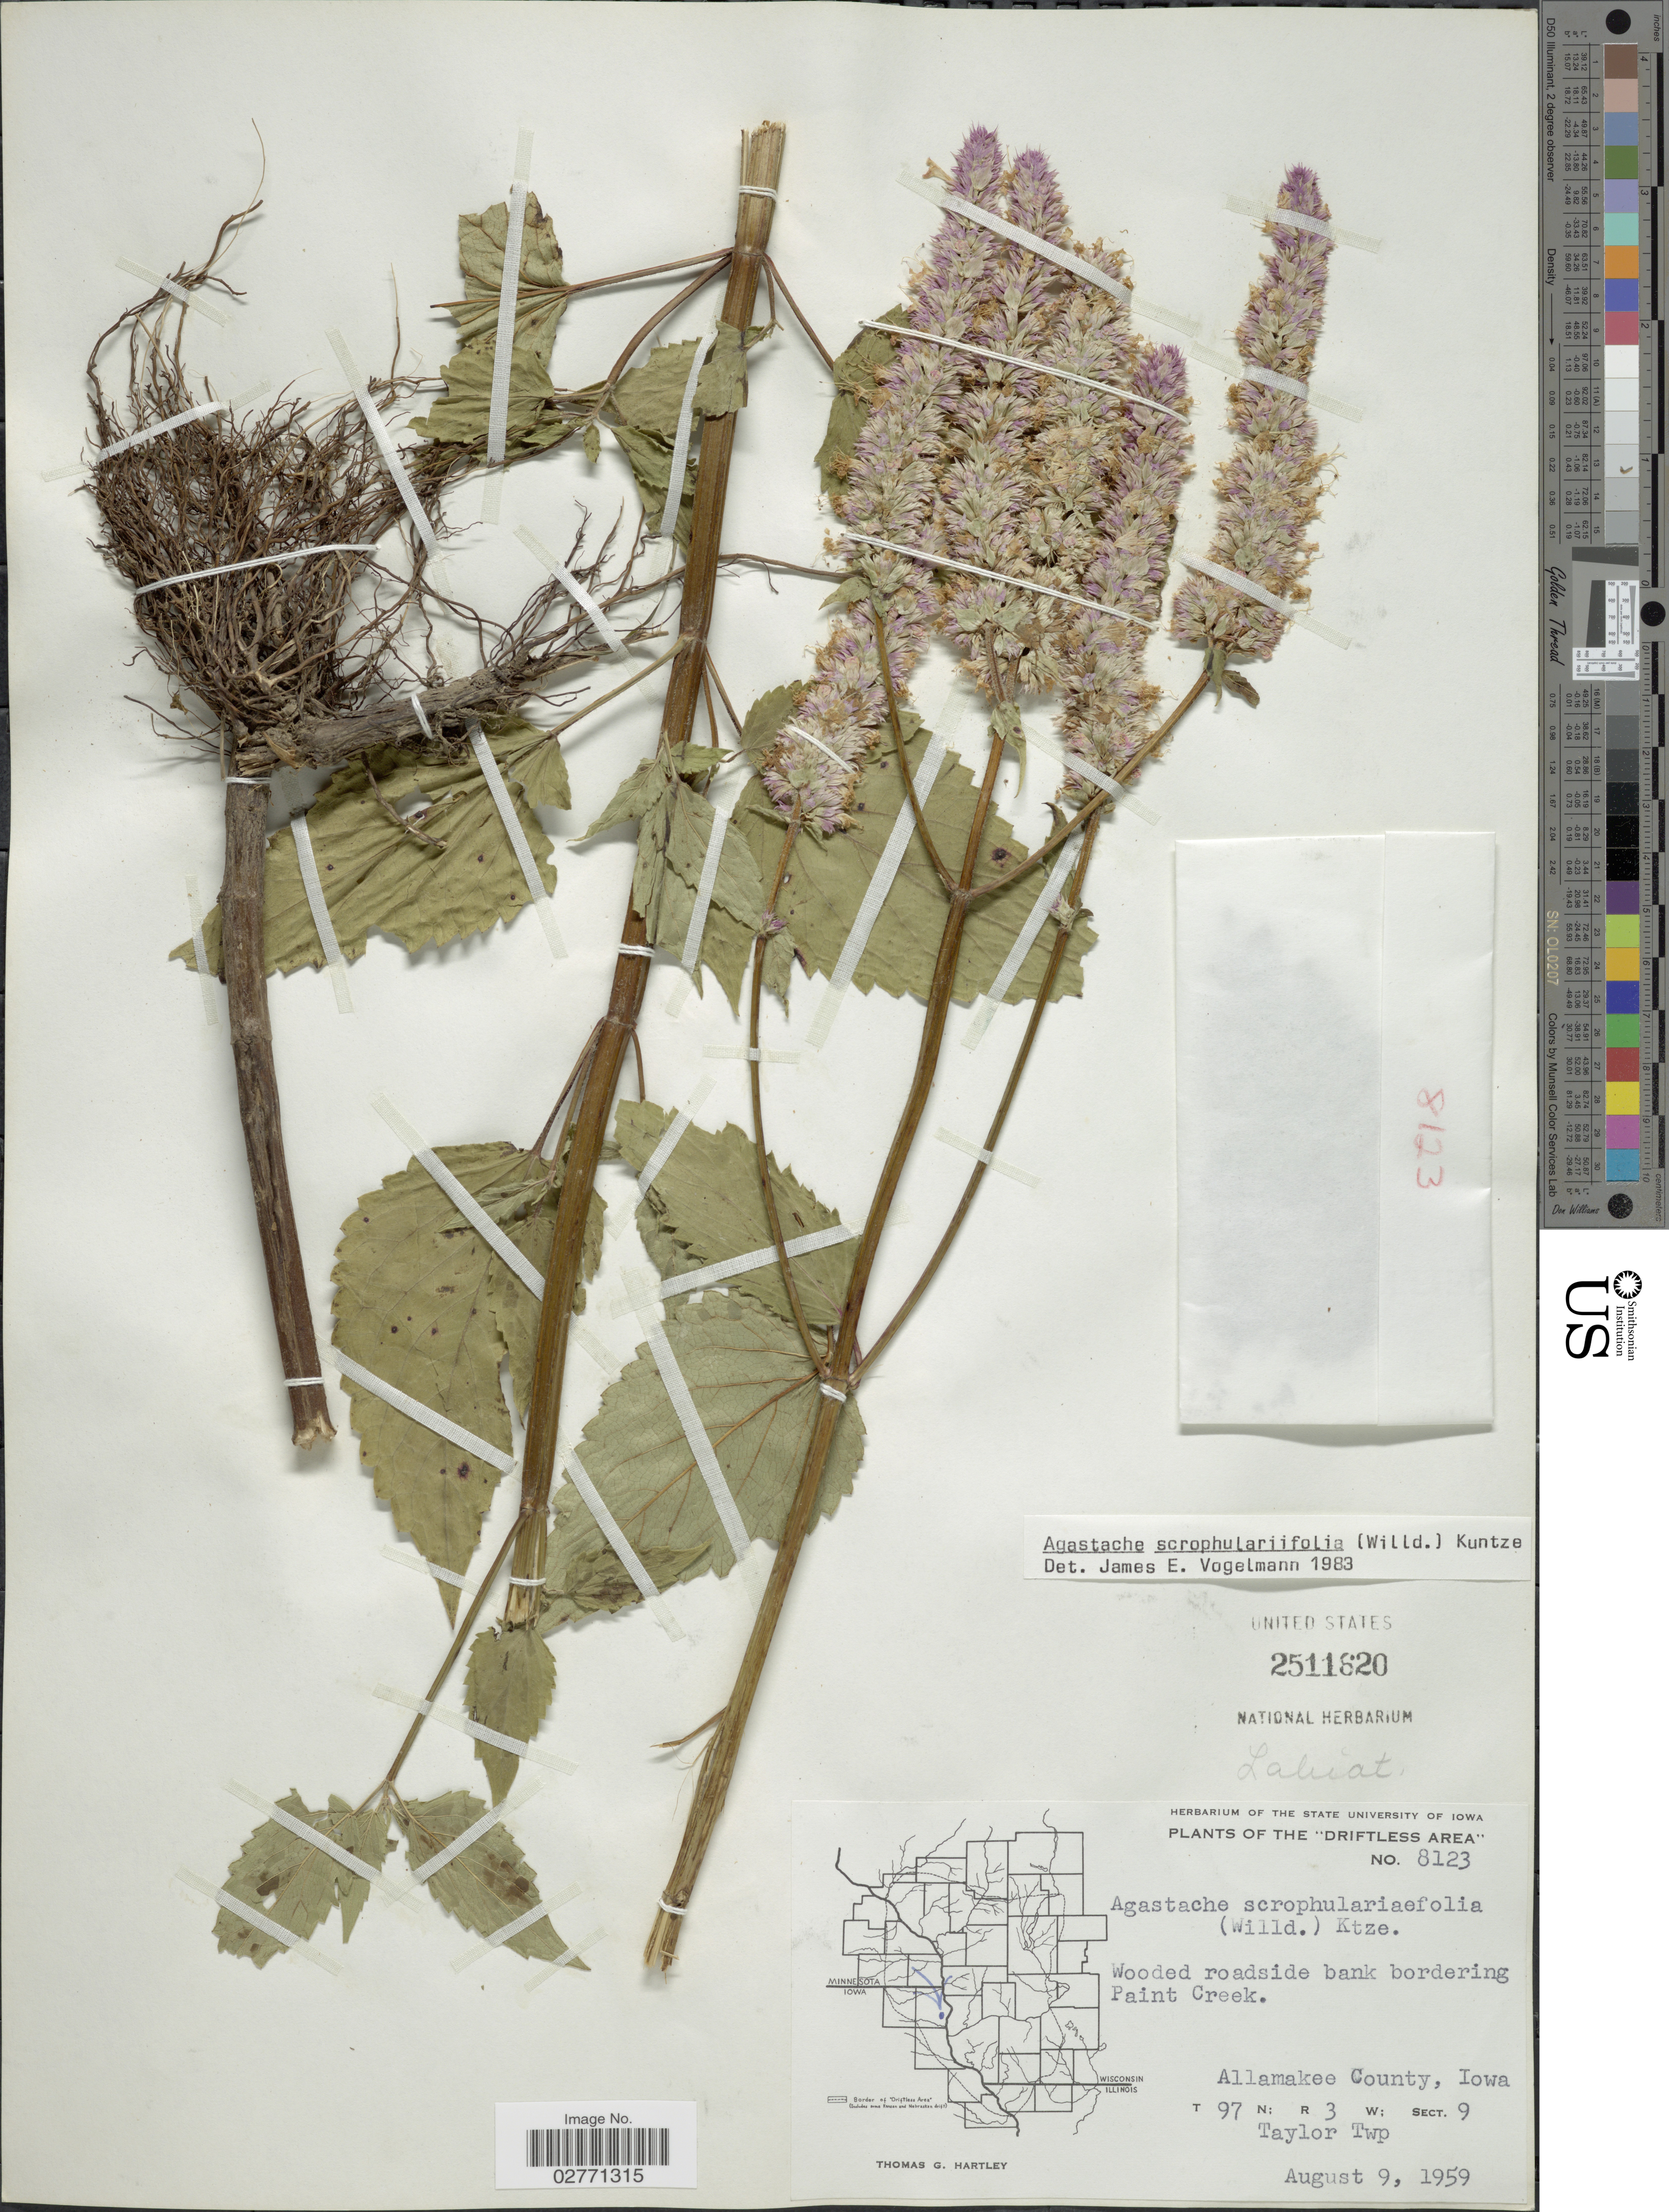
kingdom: Plantae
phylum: Tracheophyta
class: Magnoliopsida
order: Lamiales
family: Lamiaceae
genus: Agastache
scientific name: Agastache scrophulariifolia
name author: (Willd.) Kuntze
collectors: T. G. Hartley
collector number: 8123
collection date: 1959-08-09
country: United States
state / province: Iowa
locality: Driftless Area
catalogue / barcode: US 2511820